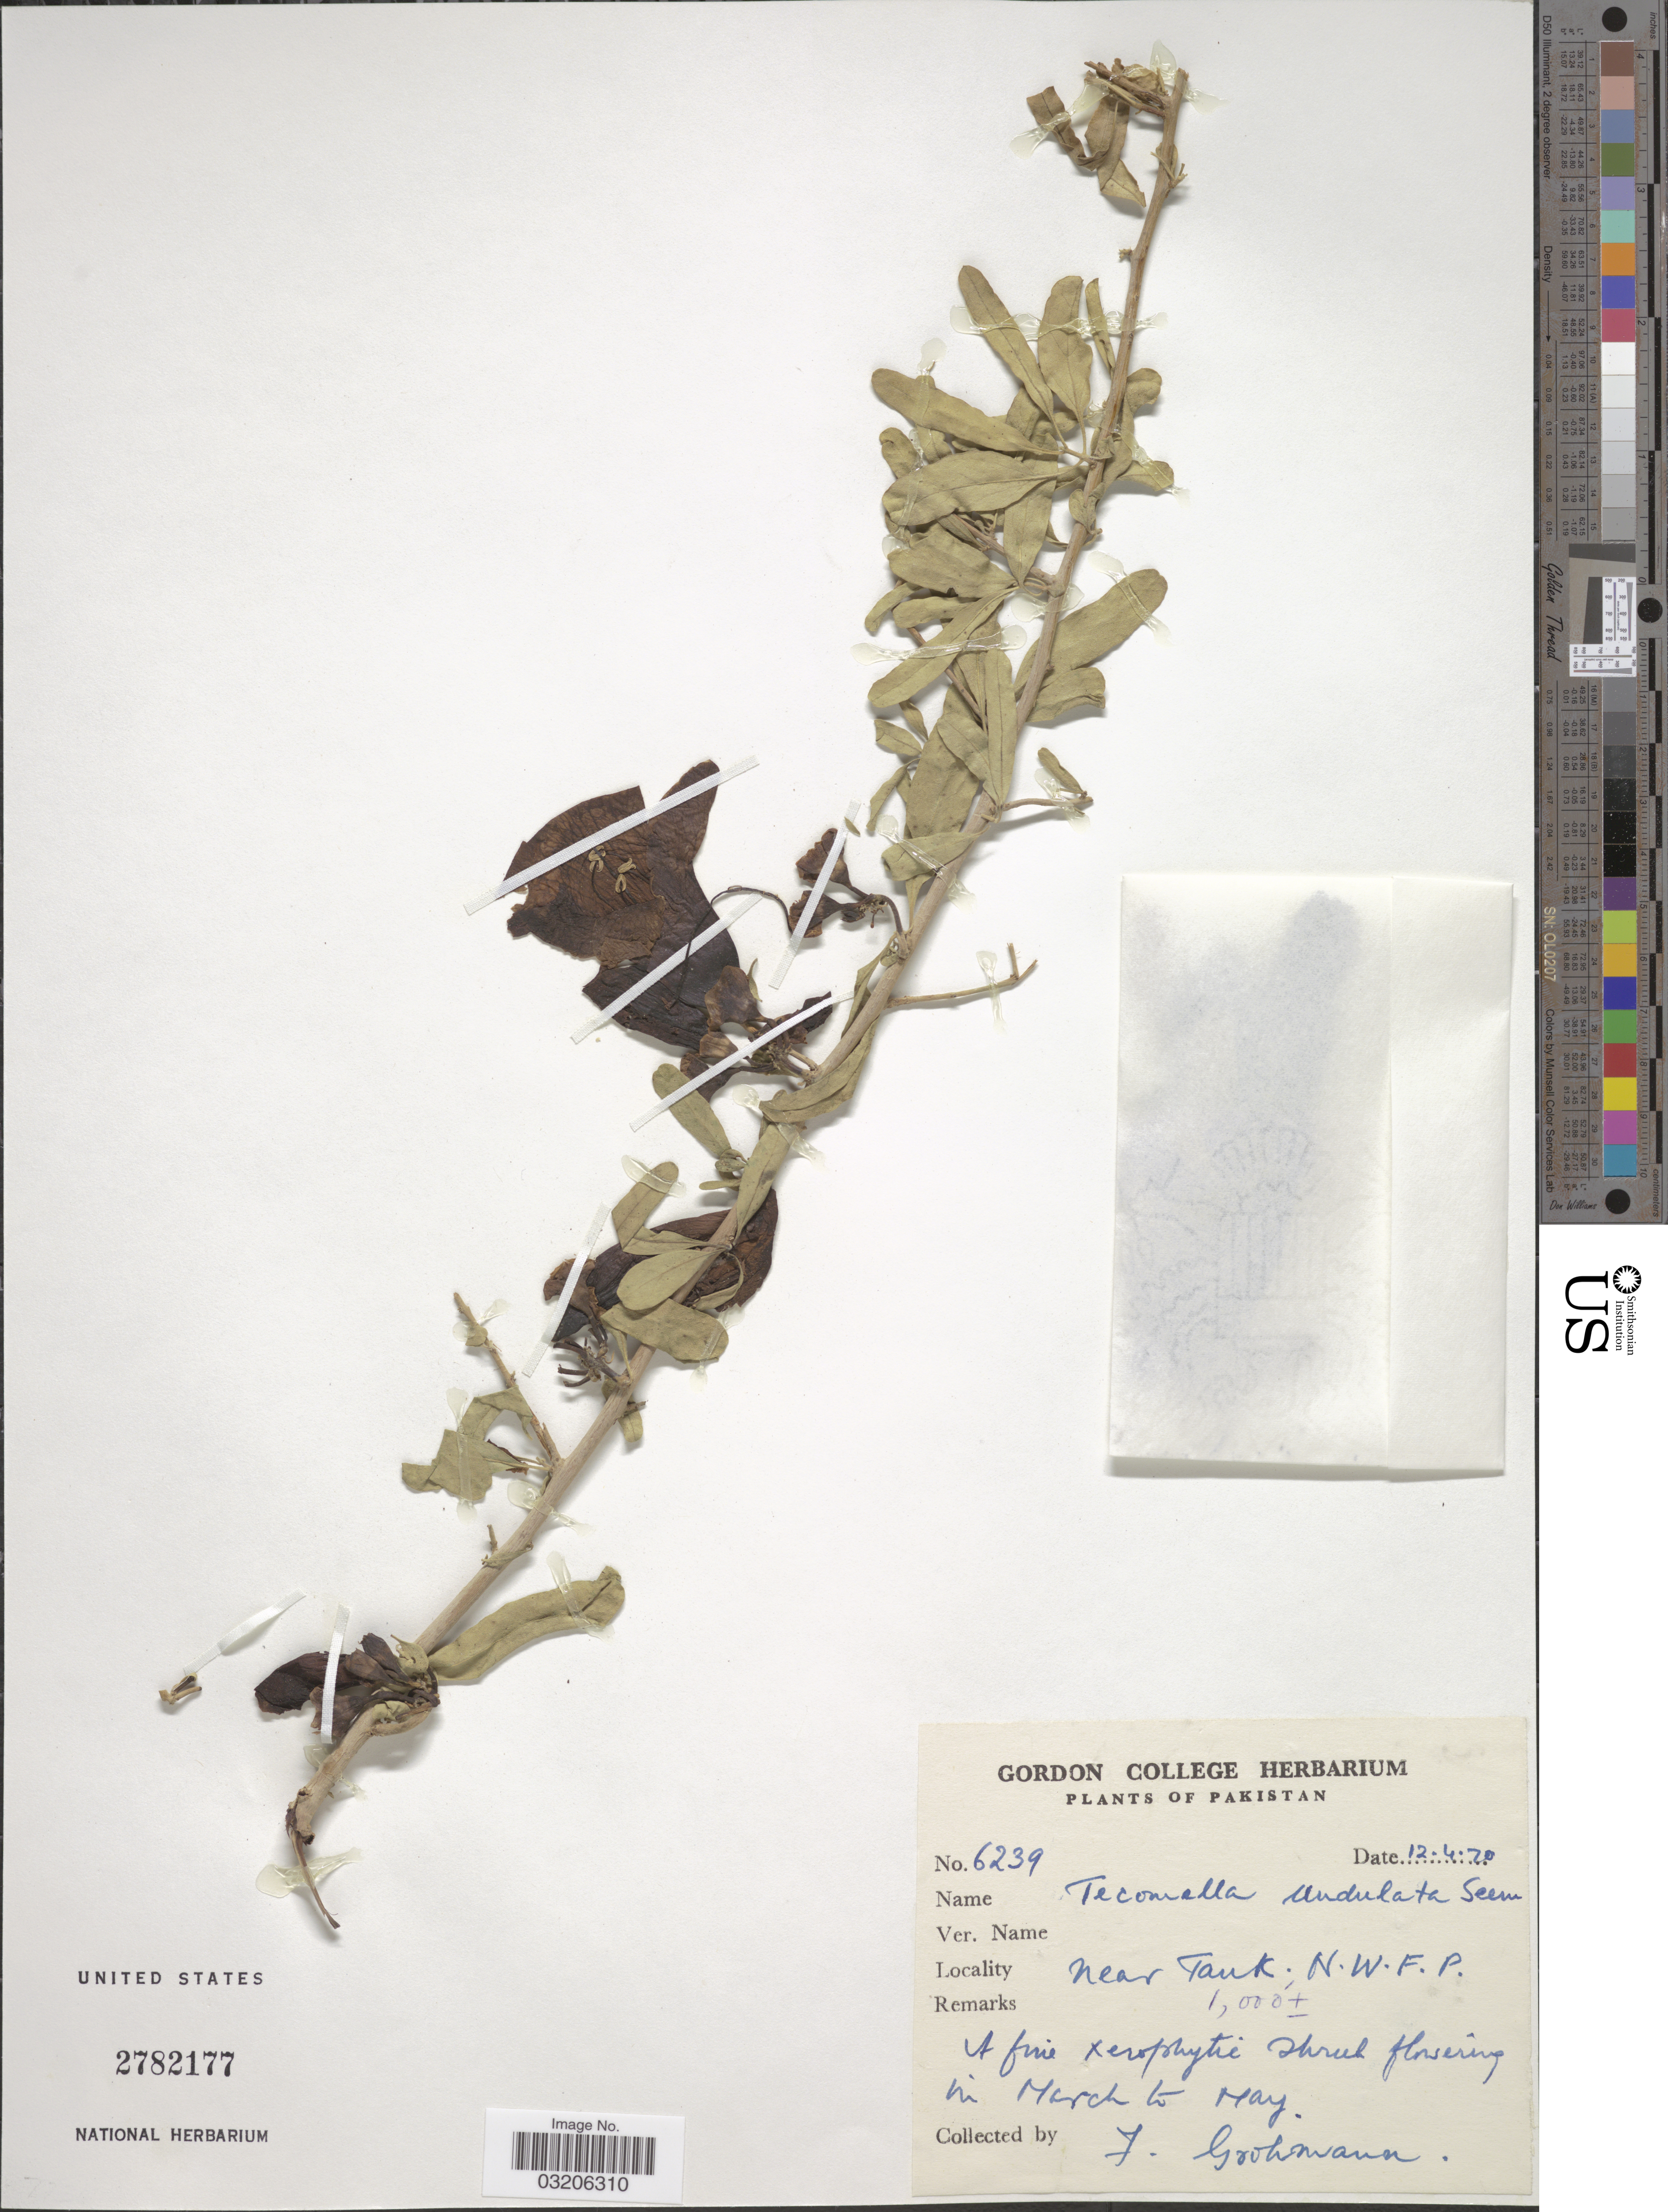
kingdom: Plantae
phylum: Tracheophyta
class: Magnoliopsida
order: Lamiales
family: Bignoniaceae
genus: Tecomella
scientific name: Tecomella undulata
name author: (Sm.) Seem.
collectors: F. Goohmann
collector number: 6239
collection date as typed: Transcribed d/m/y: 12/4/70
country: Pakistan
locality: Near Tank, N.W.F.P.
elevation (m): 305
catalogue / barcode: US 2782177